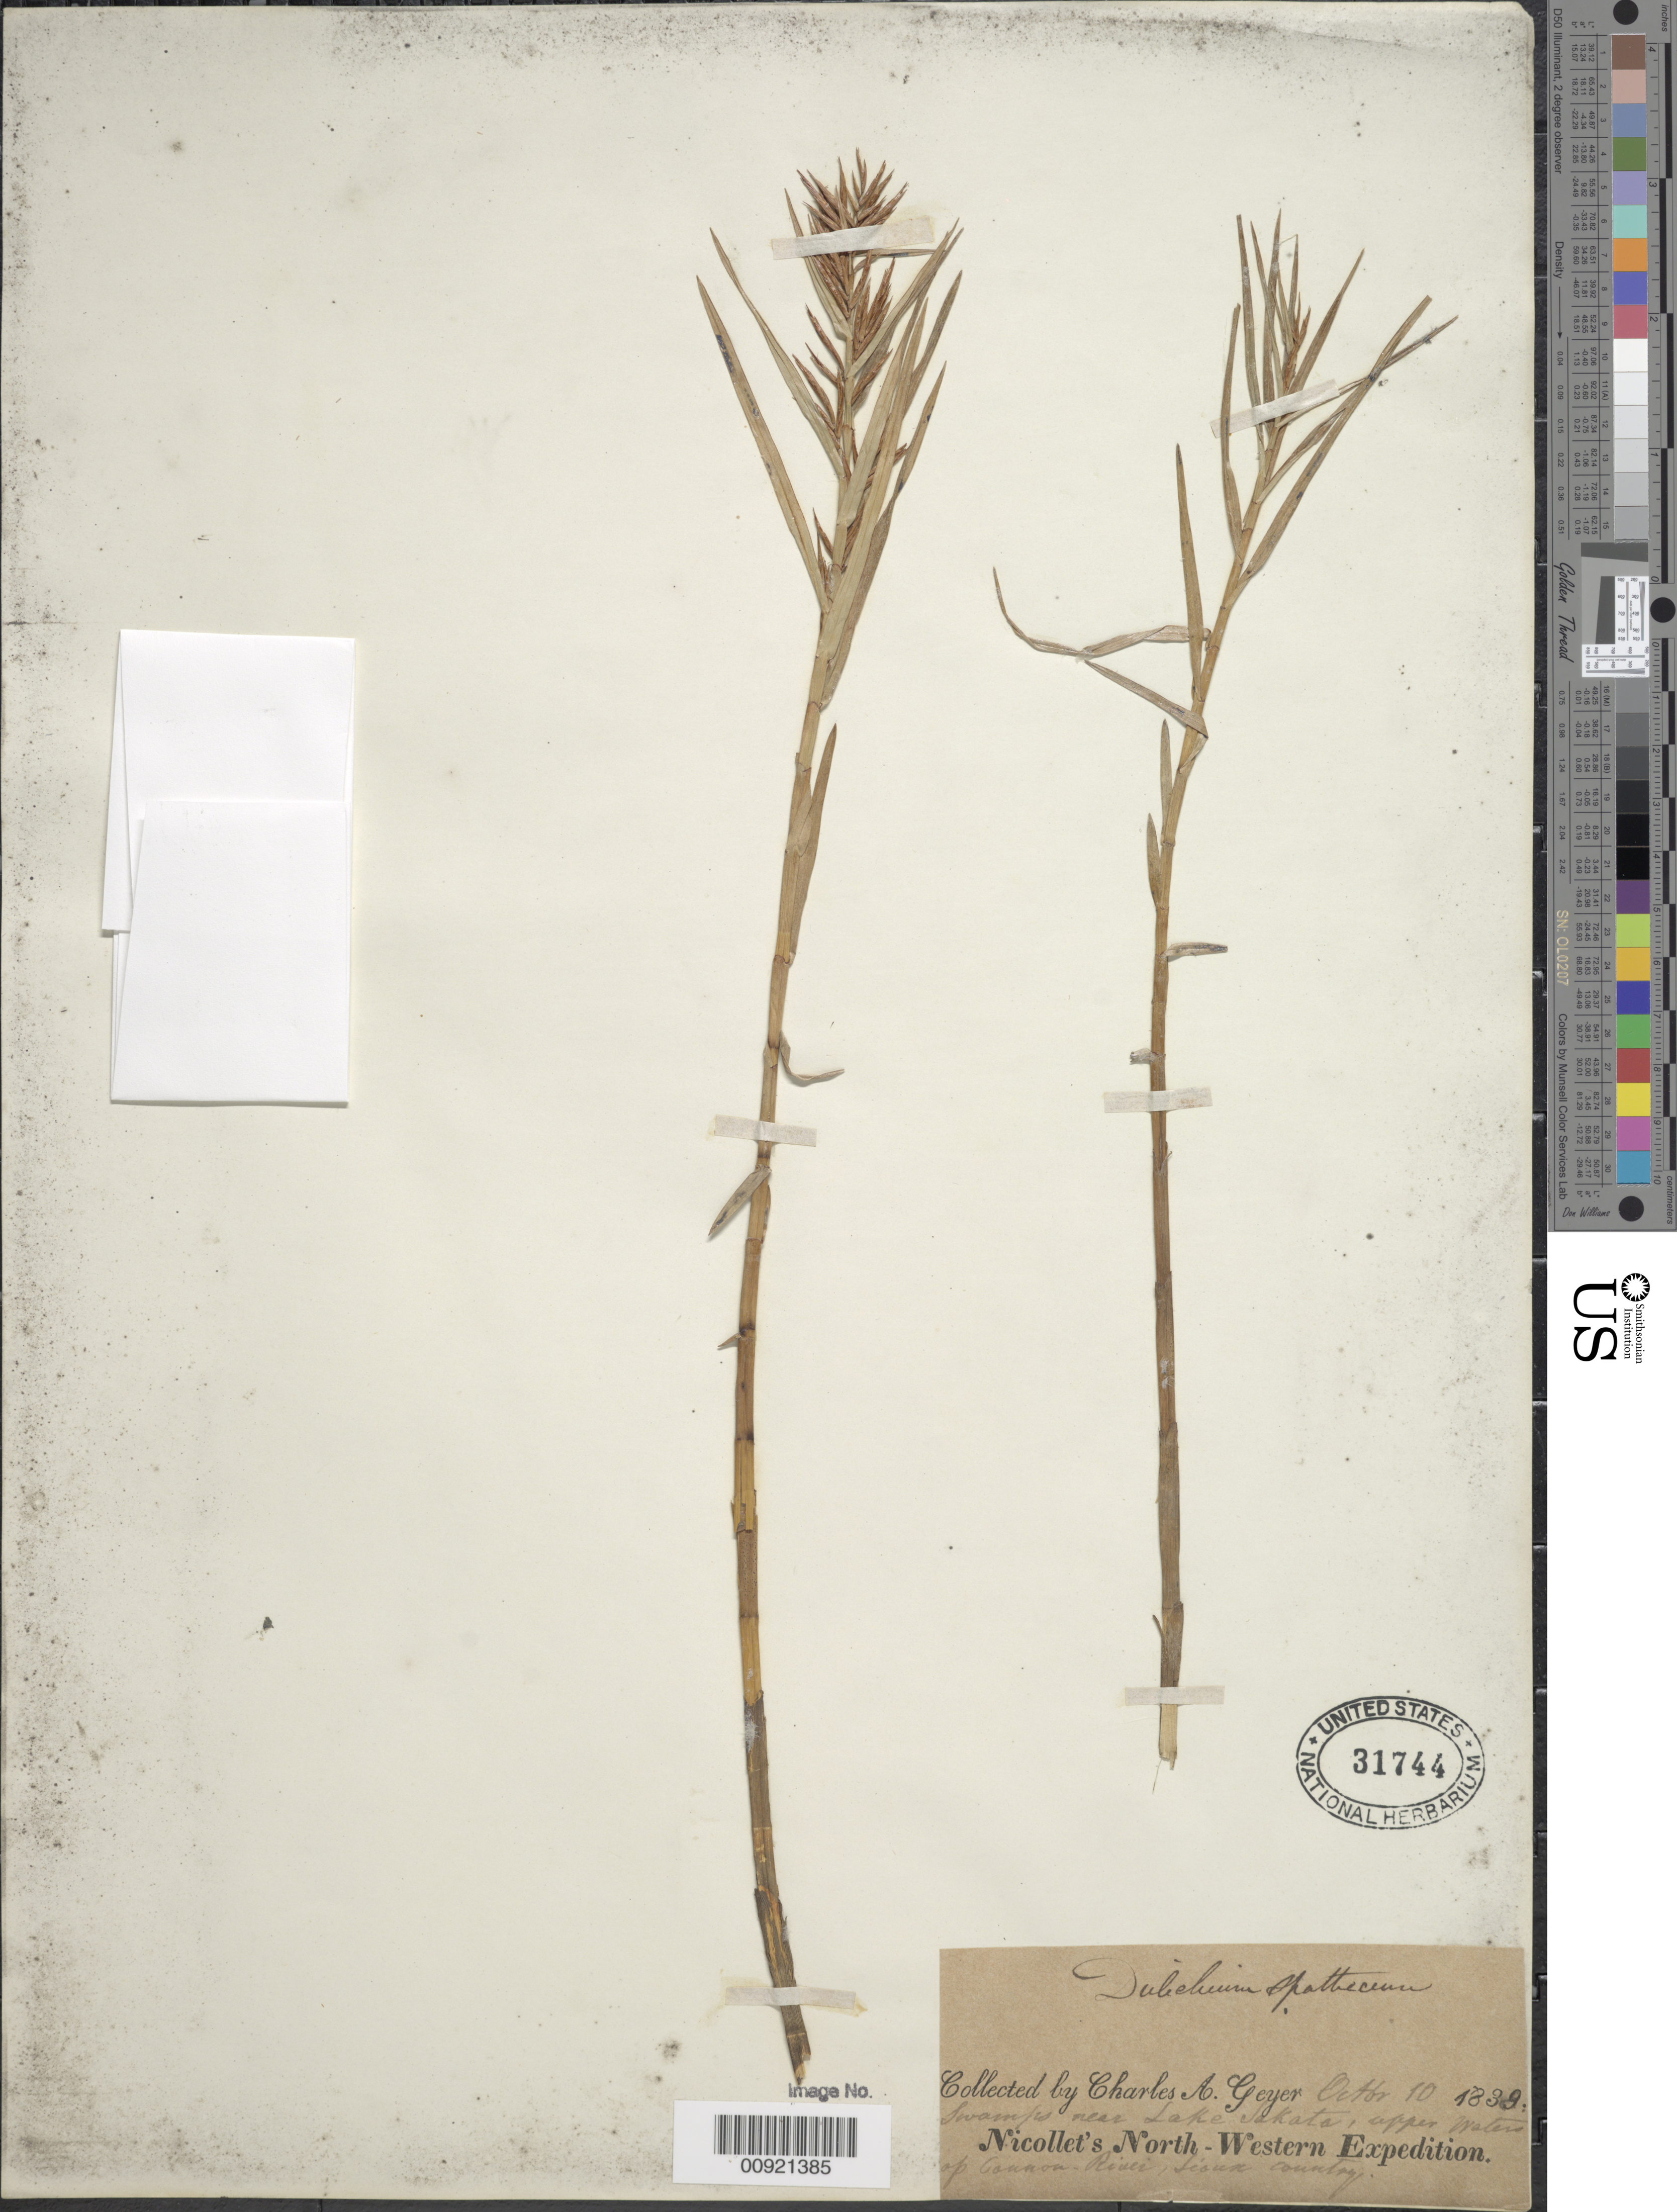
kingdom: Plantae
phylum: Tracheophyta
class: Liliopsida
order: Poales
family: Cyperaceae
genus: Dulichium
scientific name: Dulichium arundinaceum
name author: (L.) Britton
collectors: C. A. Geyer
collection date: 1839-10-10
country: United States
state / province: Minnesota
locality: Swamps near Lake Sakata, upper waters of Cannon River, Sioux county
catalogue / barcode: US 31744